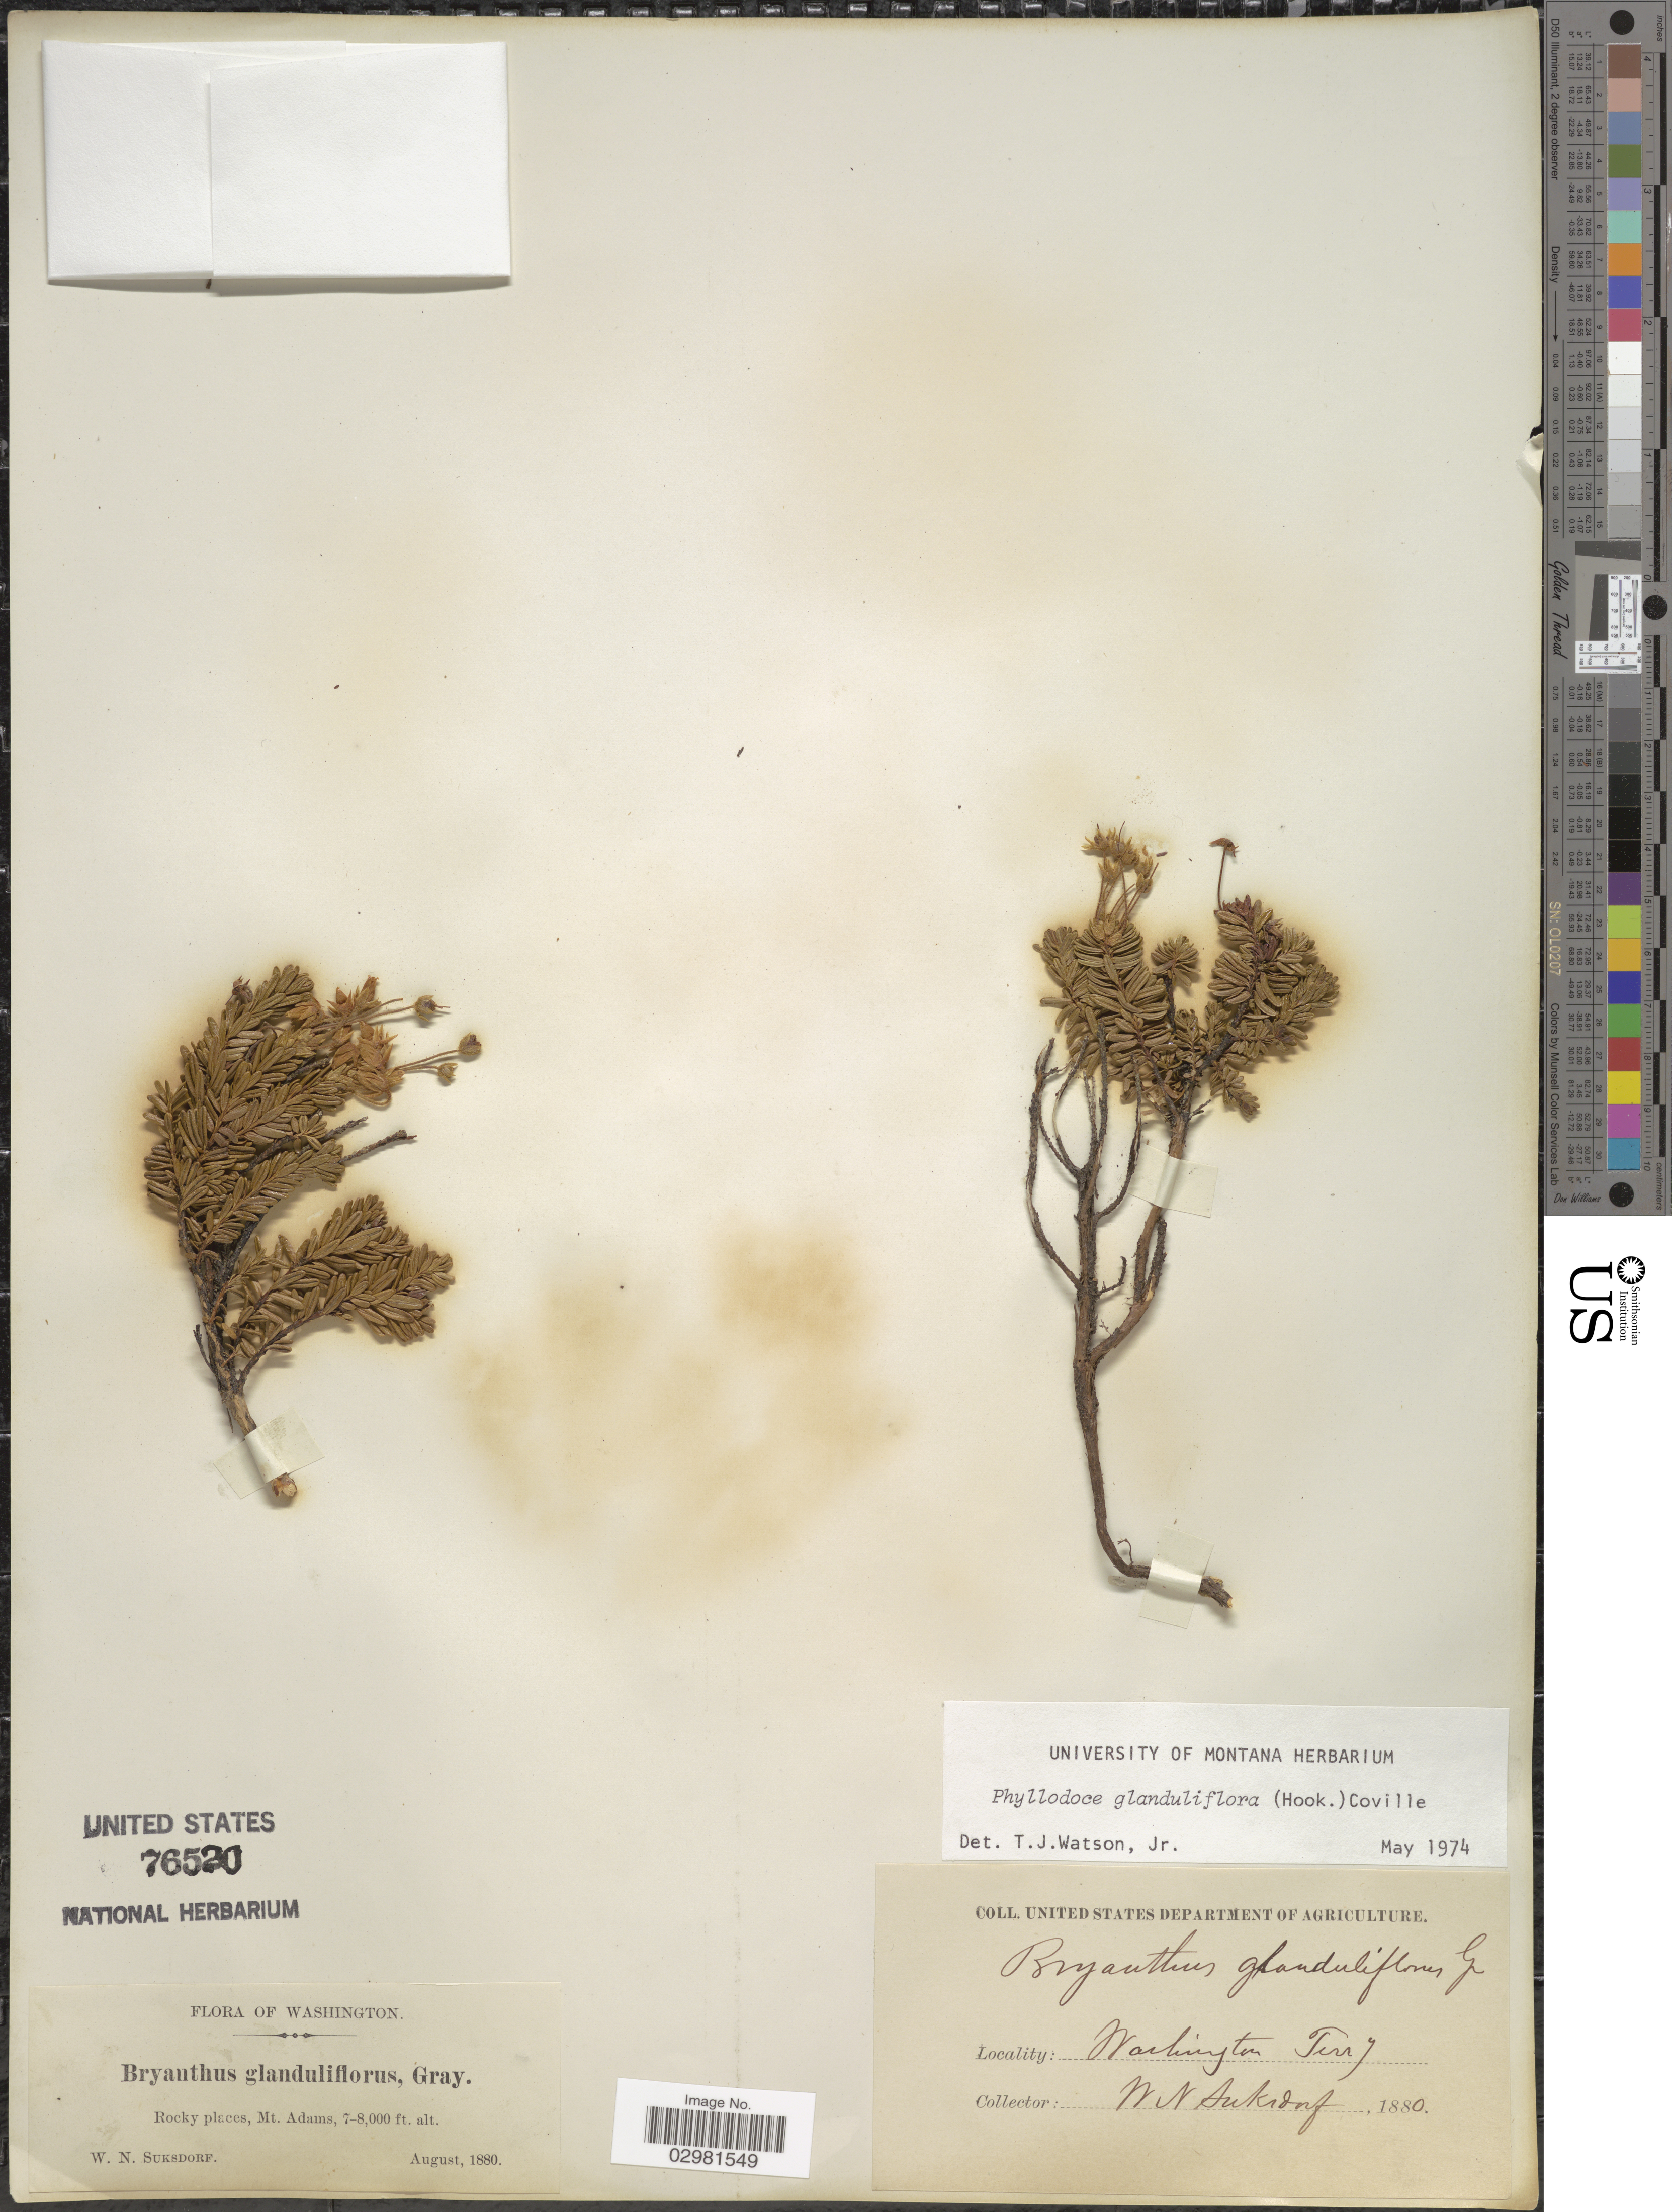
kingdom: Plantae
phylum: Tracheophyta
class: Magnoliopsida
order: Ericales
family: Ericaceae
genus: Phyllodoce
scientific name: Phyllodoce glanduliflora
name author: (Hook.) Coville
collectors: W. N. Suksdorf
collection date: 1880-08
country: United States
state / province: Washington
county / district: Yakima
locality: Rocky places, Mt. Adams, Washington Terr.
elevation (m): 2134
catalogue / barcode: US 76520